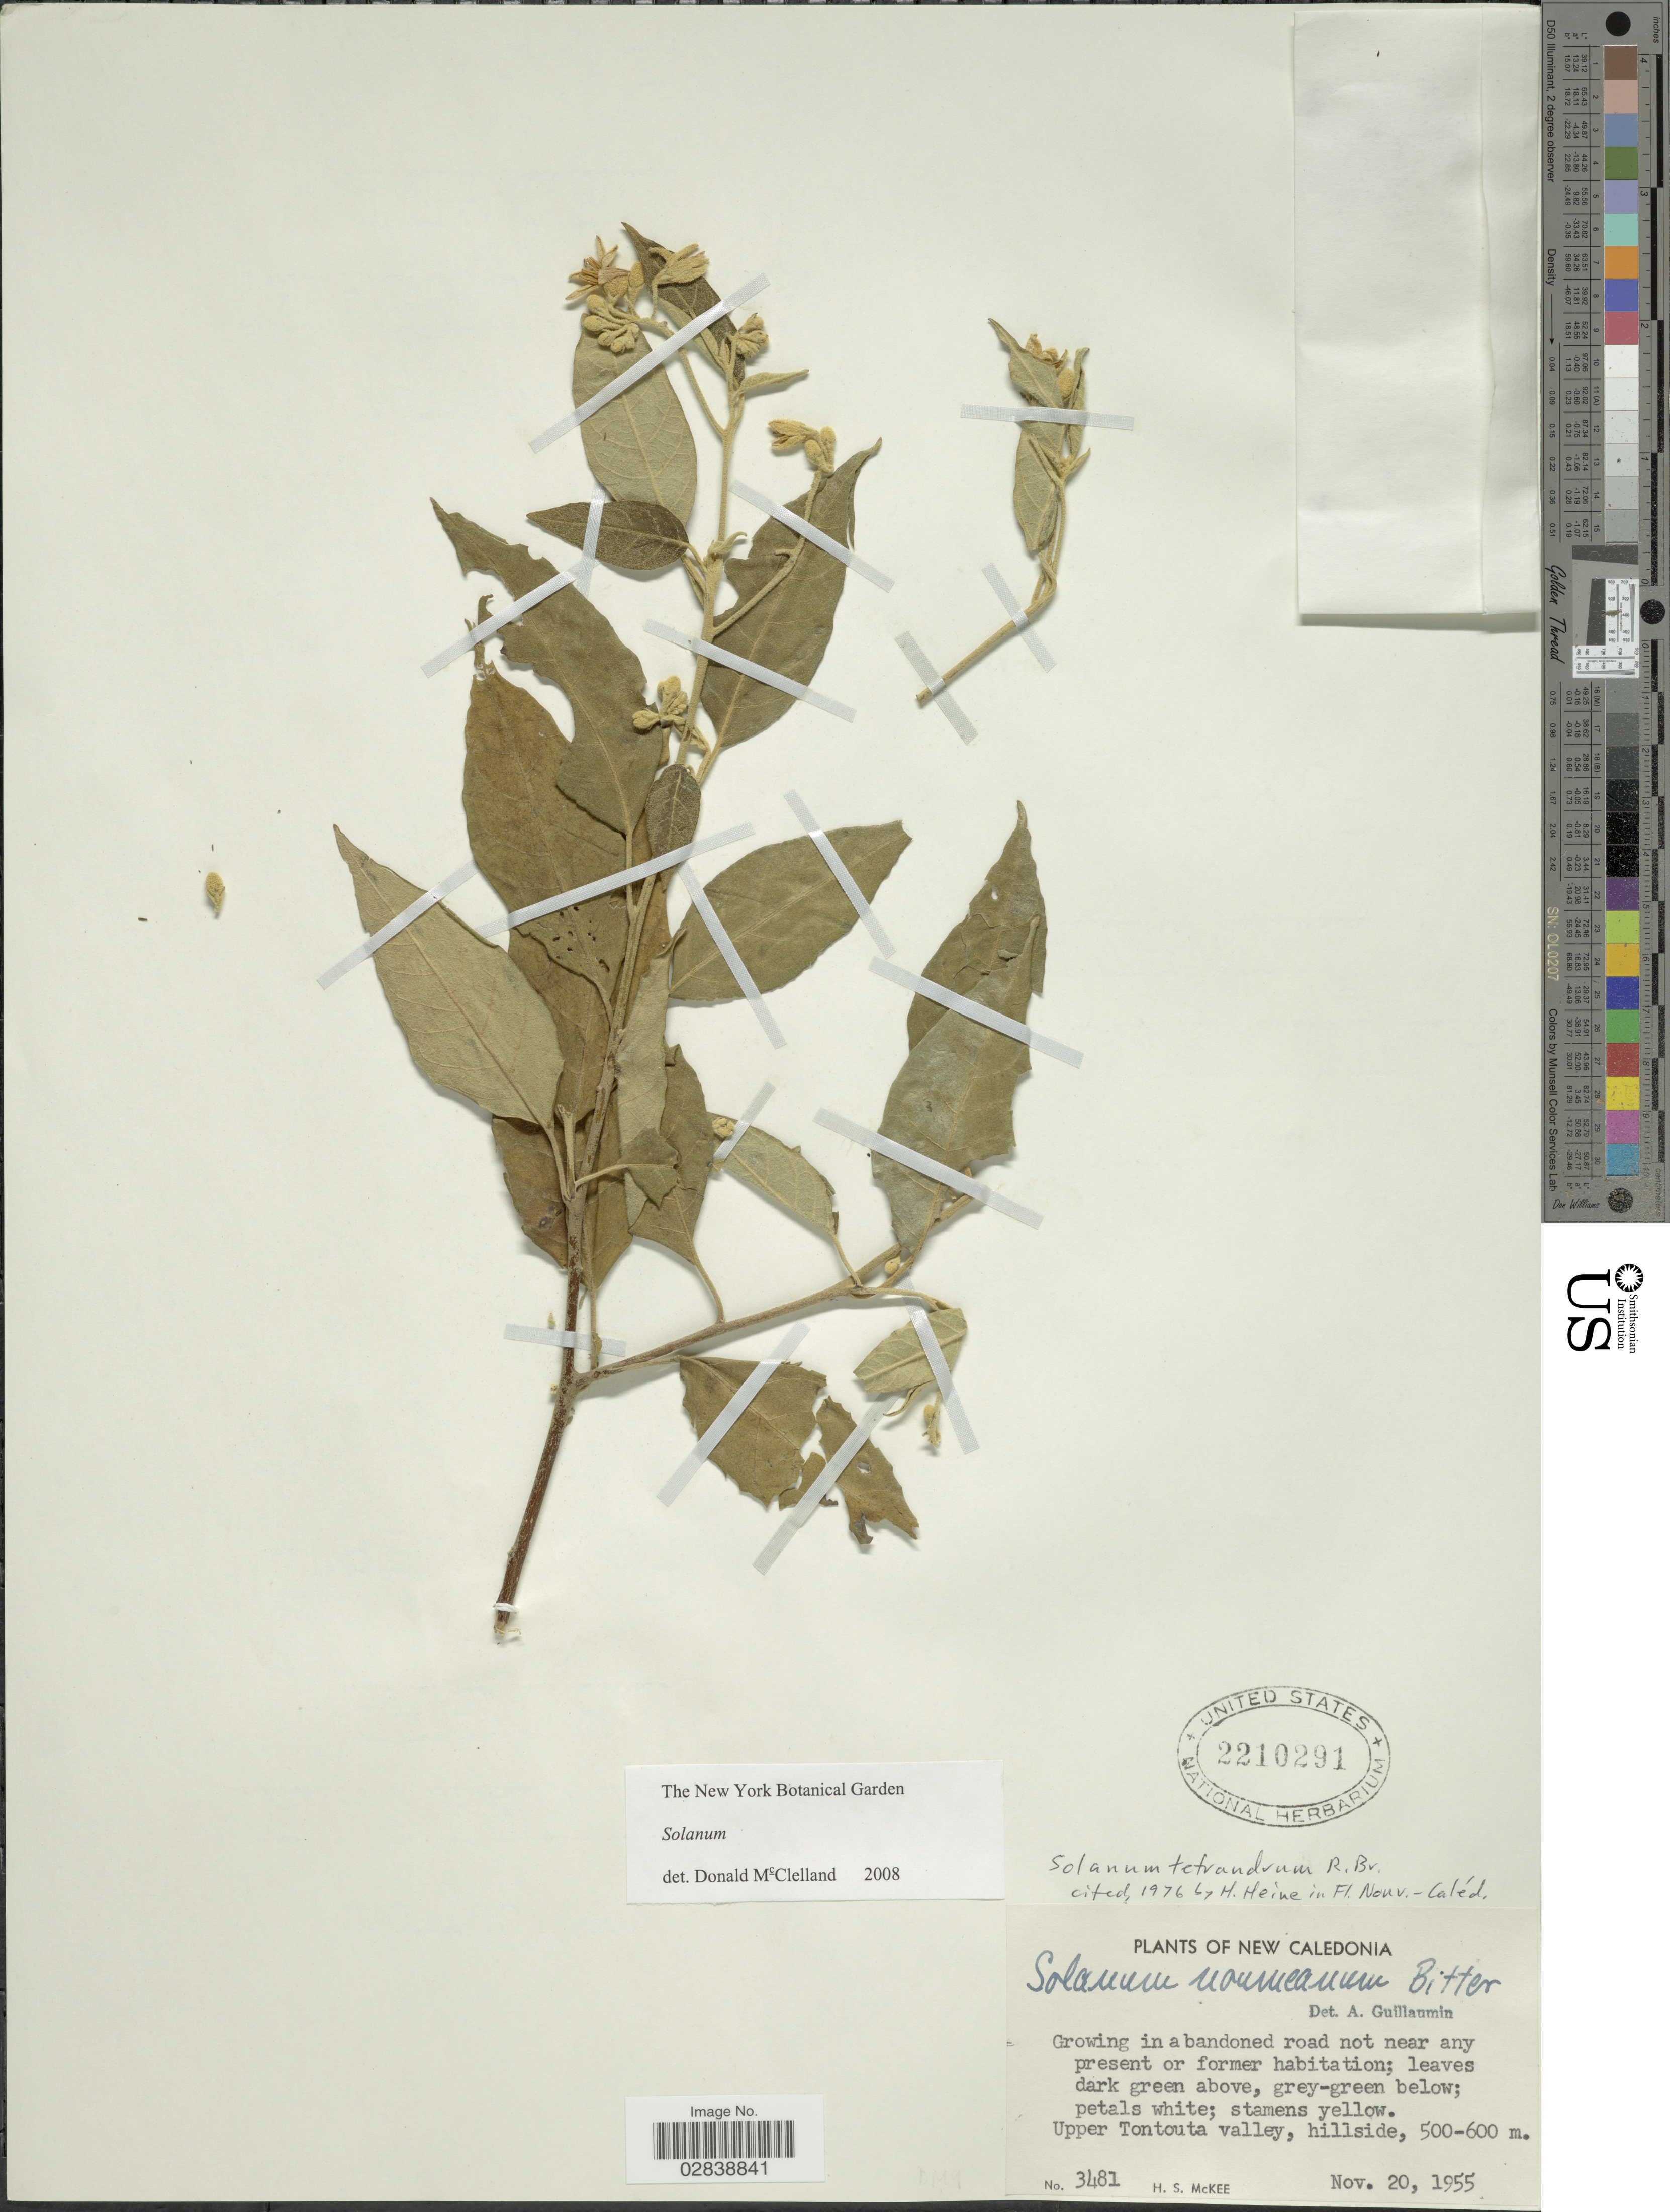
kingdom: Plantae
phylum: Tracheophyta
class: Magnoliopsida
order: Solanales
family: Solanaceae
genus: Solanum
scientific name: Solanum tetrandrum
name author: R. Br.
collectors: H. S. McKee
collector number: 3481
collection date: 1955-11-20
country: New Caledonia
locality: Upper Tontouta valley.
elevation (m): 500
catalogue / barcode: US 2210291